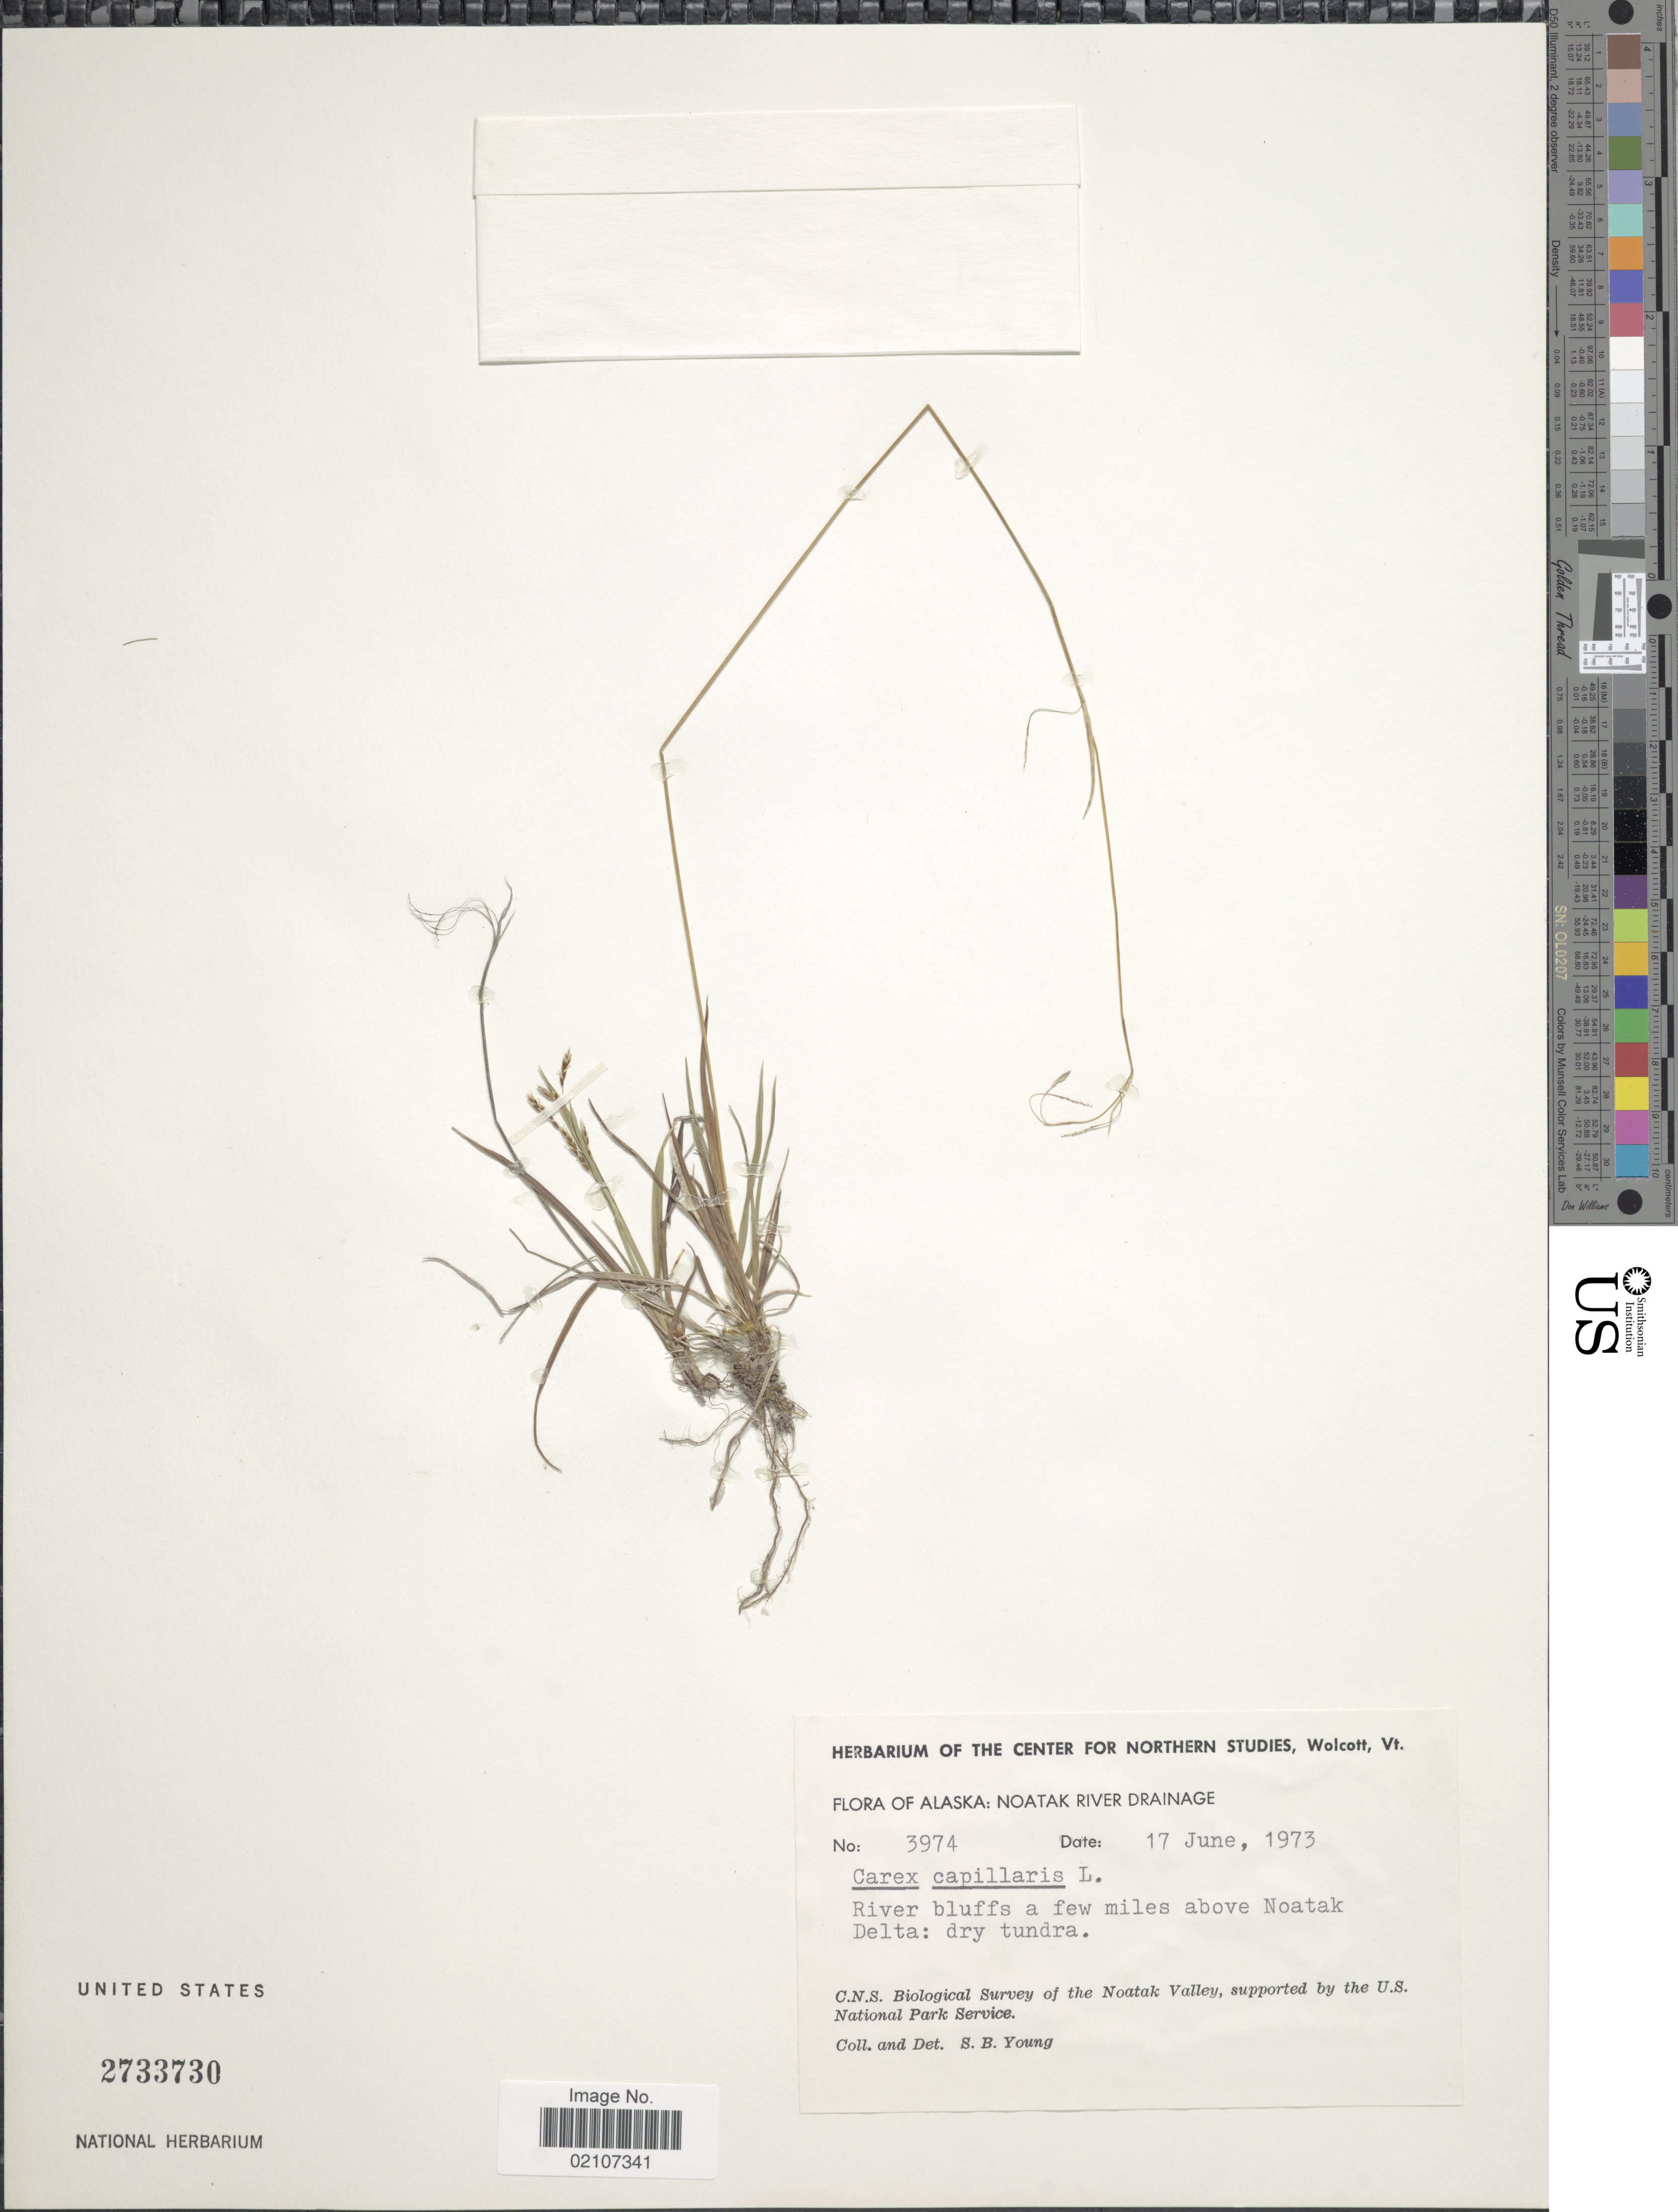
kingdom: Plantae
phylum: Tracheophyta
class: Liliopsida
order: Poales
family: Cyperaceae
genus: Carex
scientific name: Carex capillaris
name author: L.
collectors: S. Young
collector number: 3974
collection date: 1973-06-17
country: United States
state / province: Alaska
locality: Noatak River Drainage. River bluffs a few miles above Noatak. Delta: dry tundra. Noatak Valley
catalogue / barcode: US 2733730